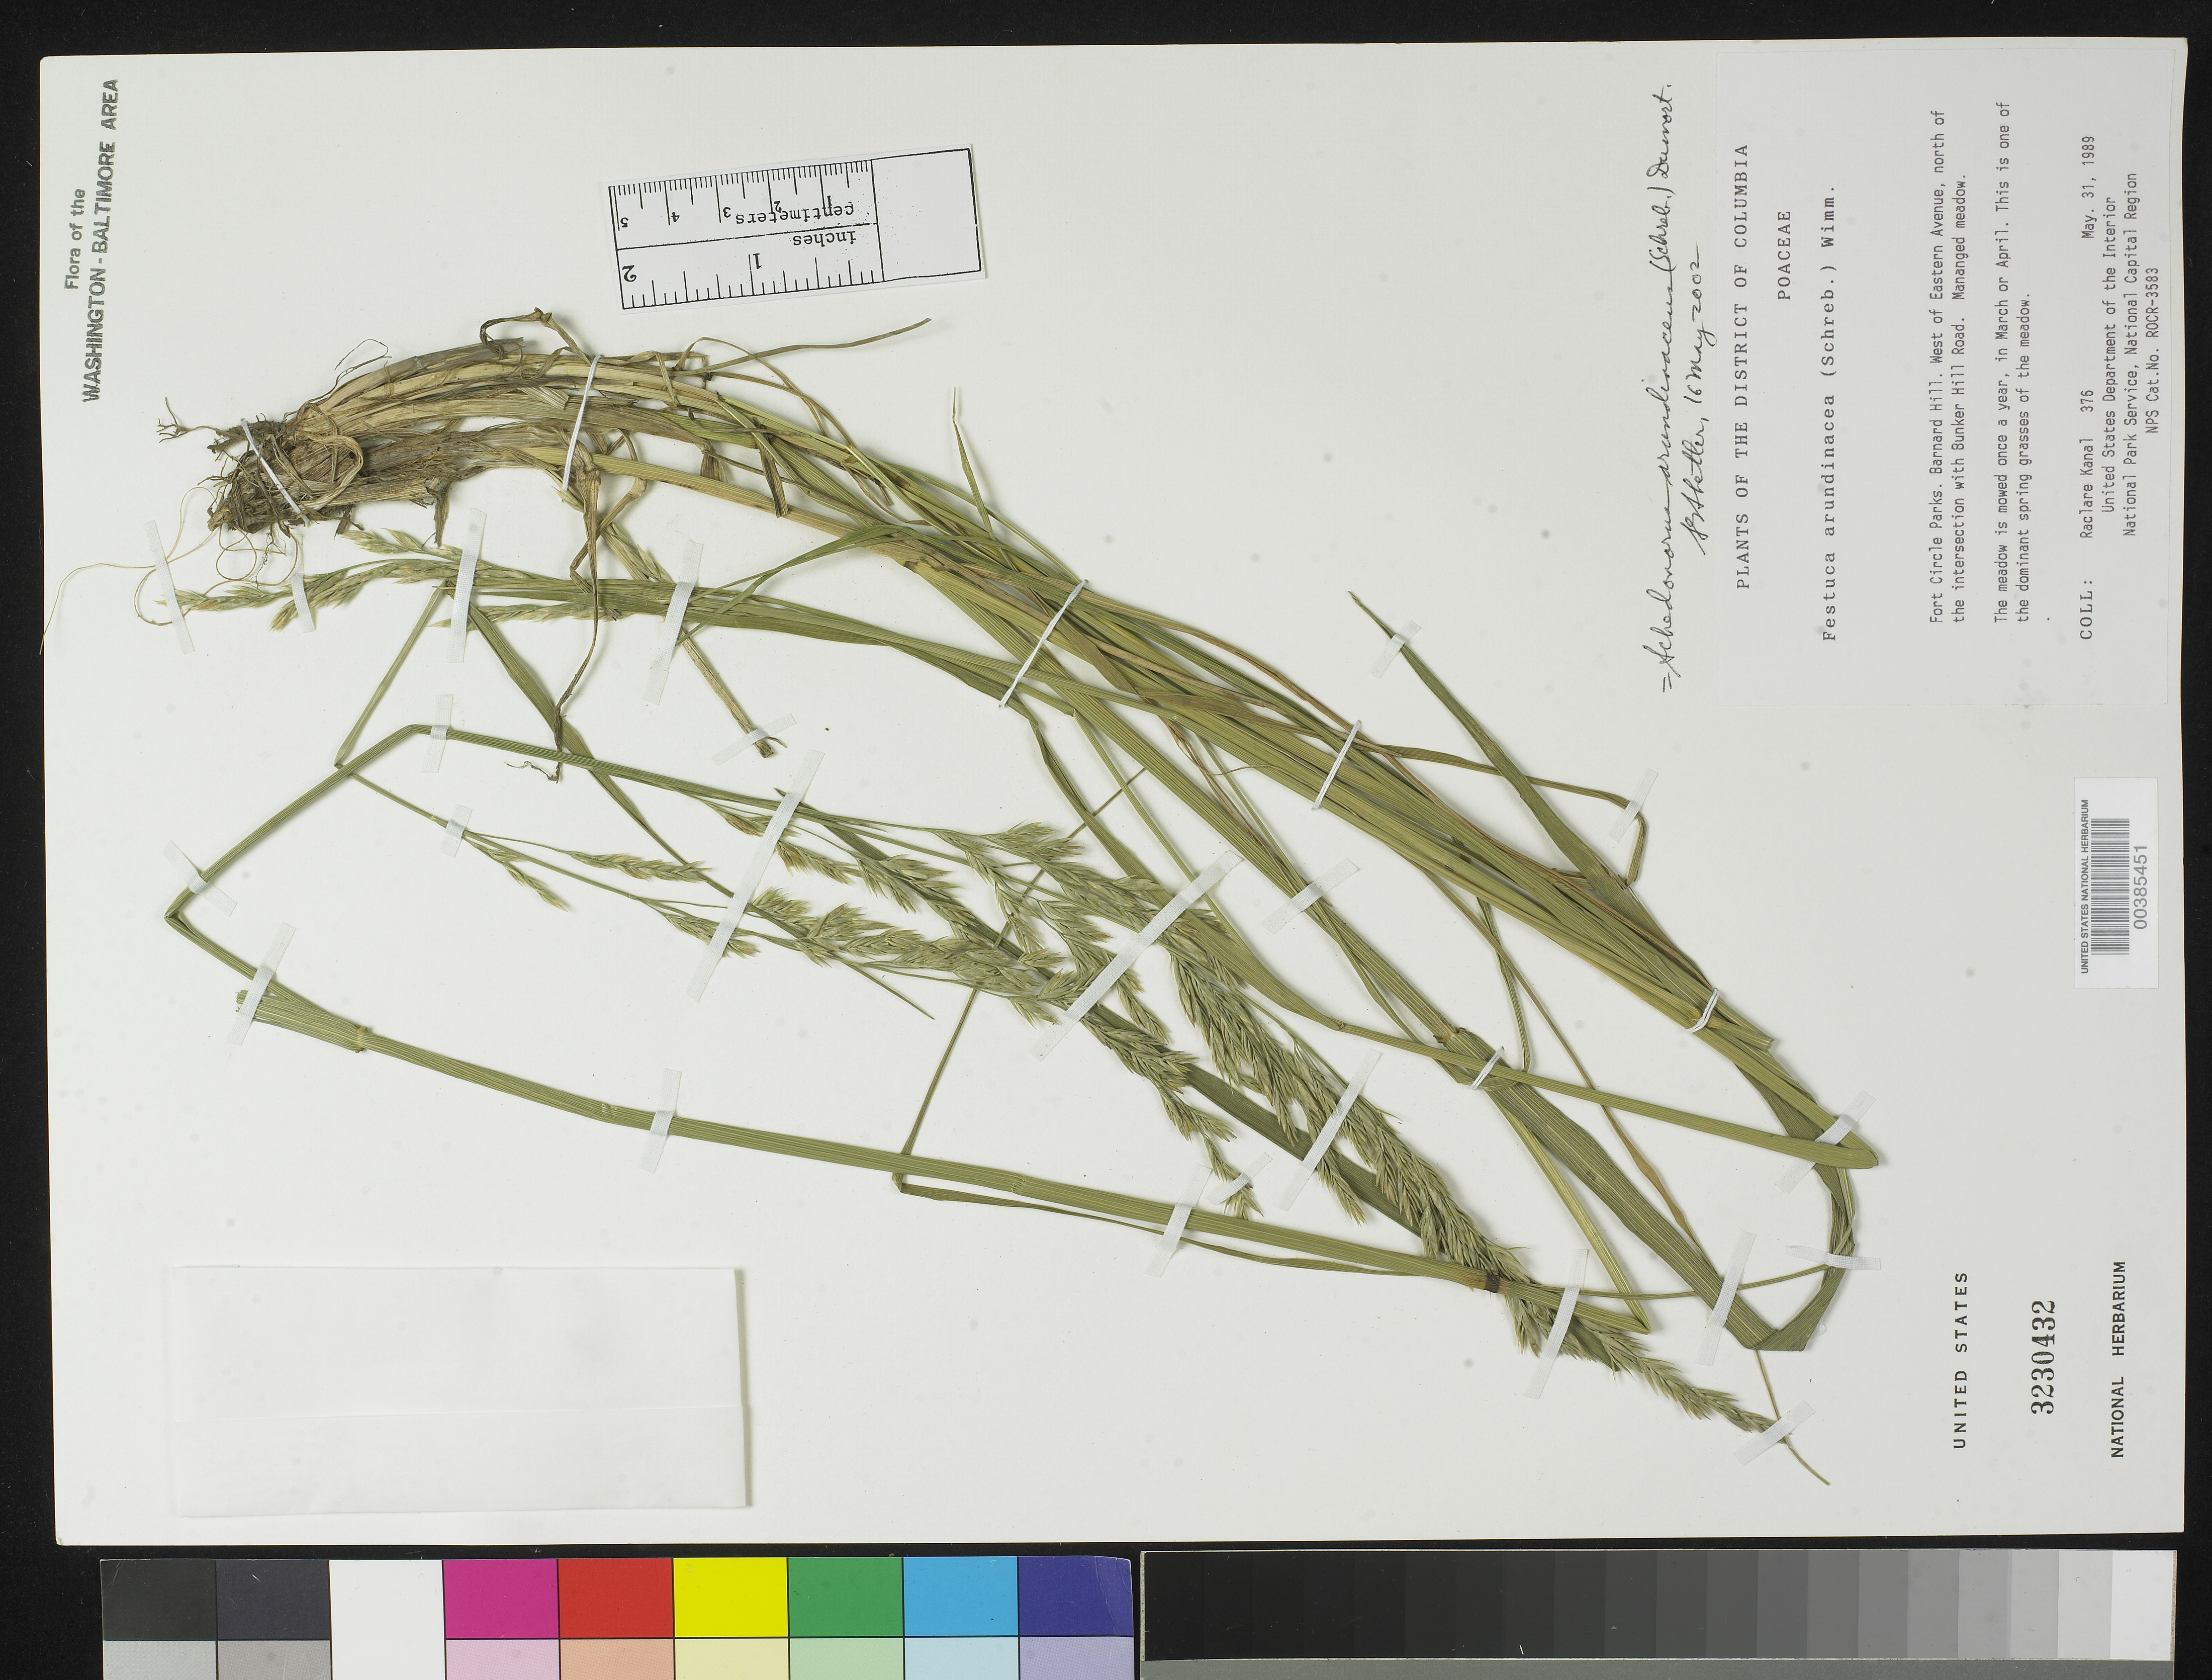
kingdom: Plantae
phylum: Tracheophyta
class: Liliopsida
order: Poales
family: Poaceae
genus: Lolium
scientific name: Lolium arundinaceum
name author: (Schreb.) Darbysh.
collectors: R. Kanal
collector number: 376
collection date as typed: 31 May 1989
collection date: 1989-05-31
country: United States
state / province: District of Columbia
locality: Fort Circle Parks, Barnard Hill, W of Eastern Ave Fort Circle Parks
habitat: Managed meadow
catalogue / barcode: US 3230432